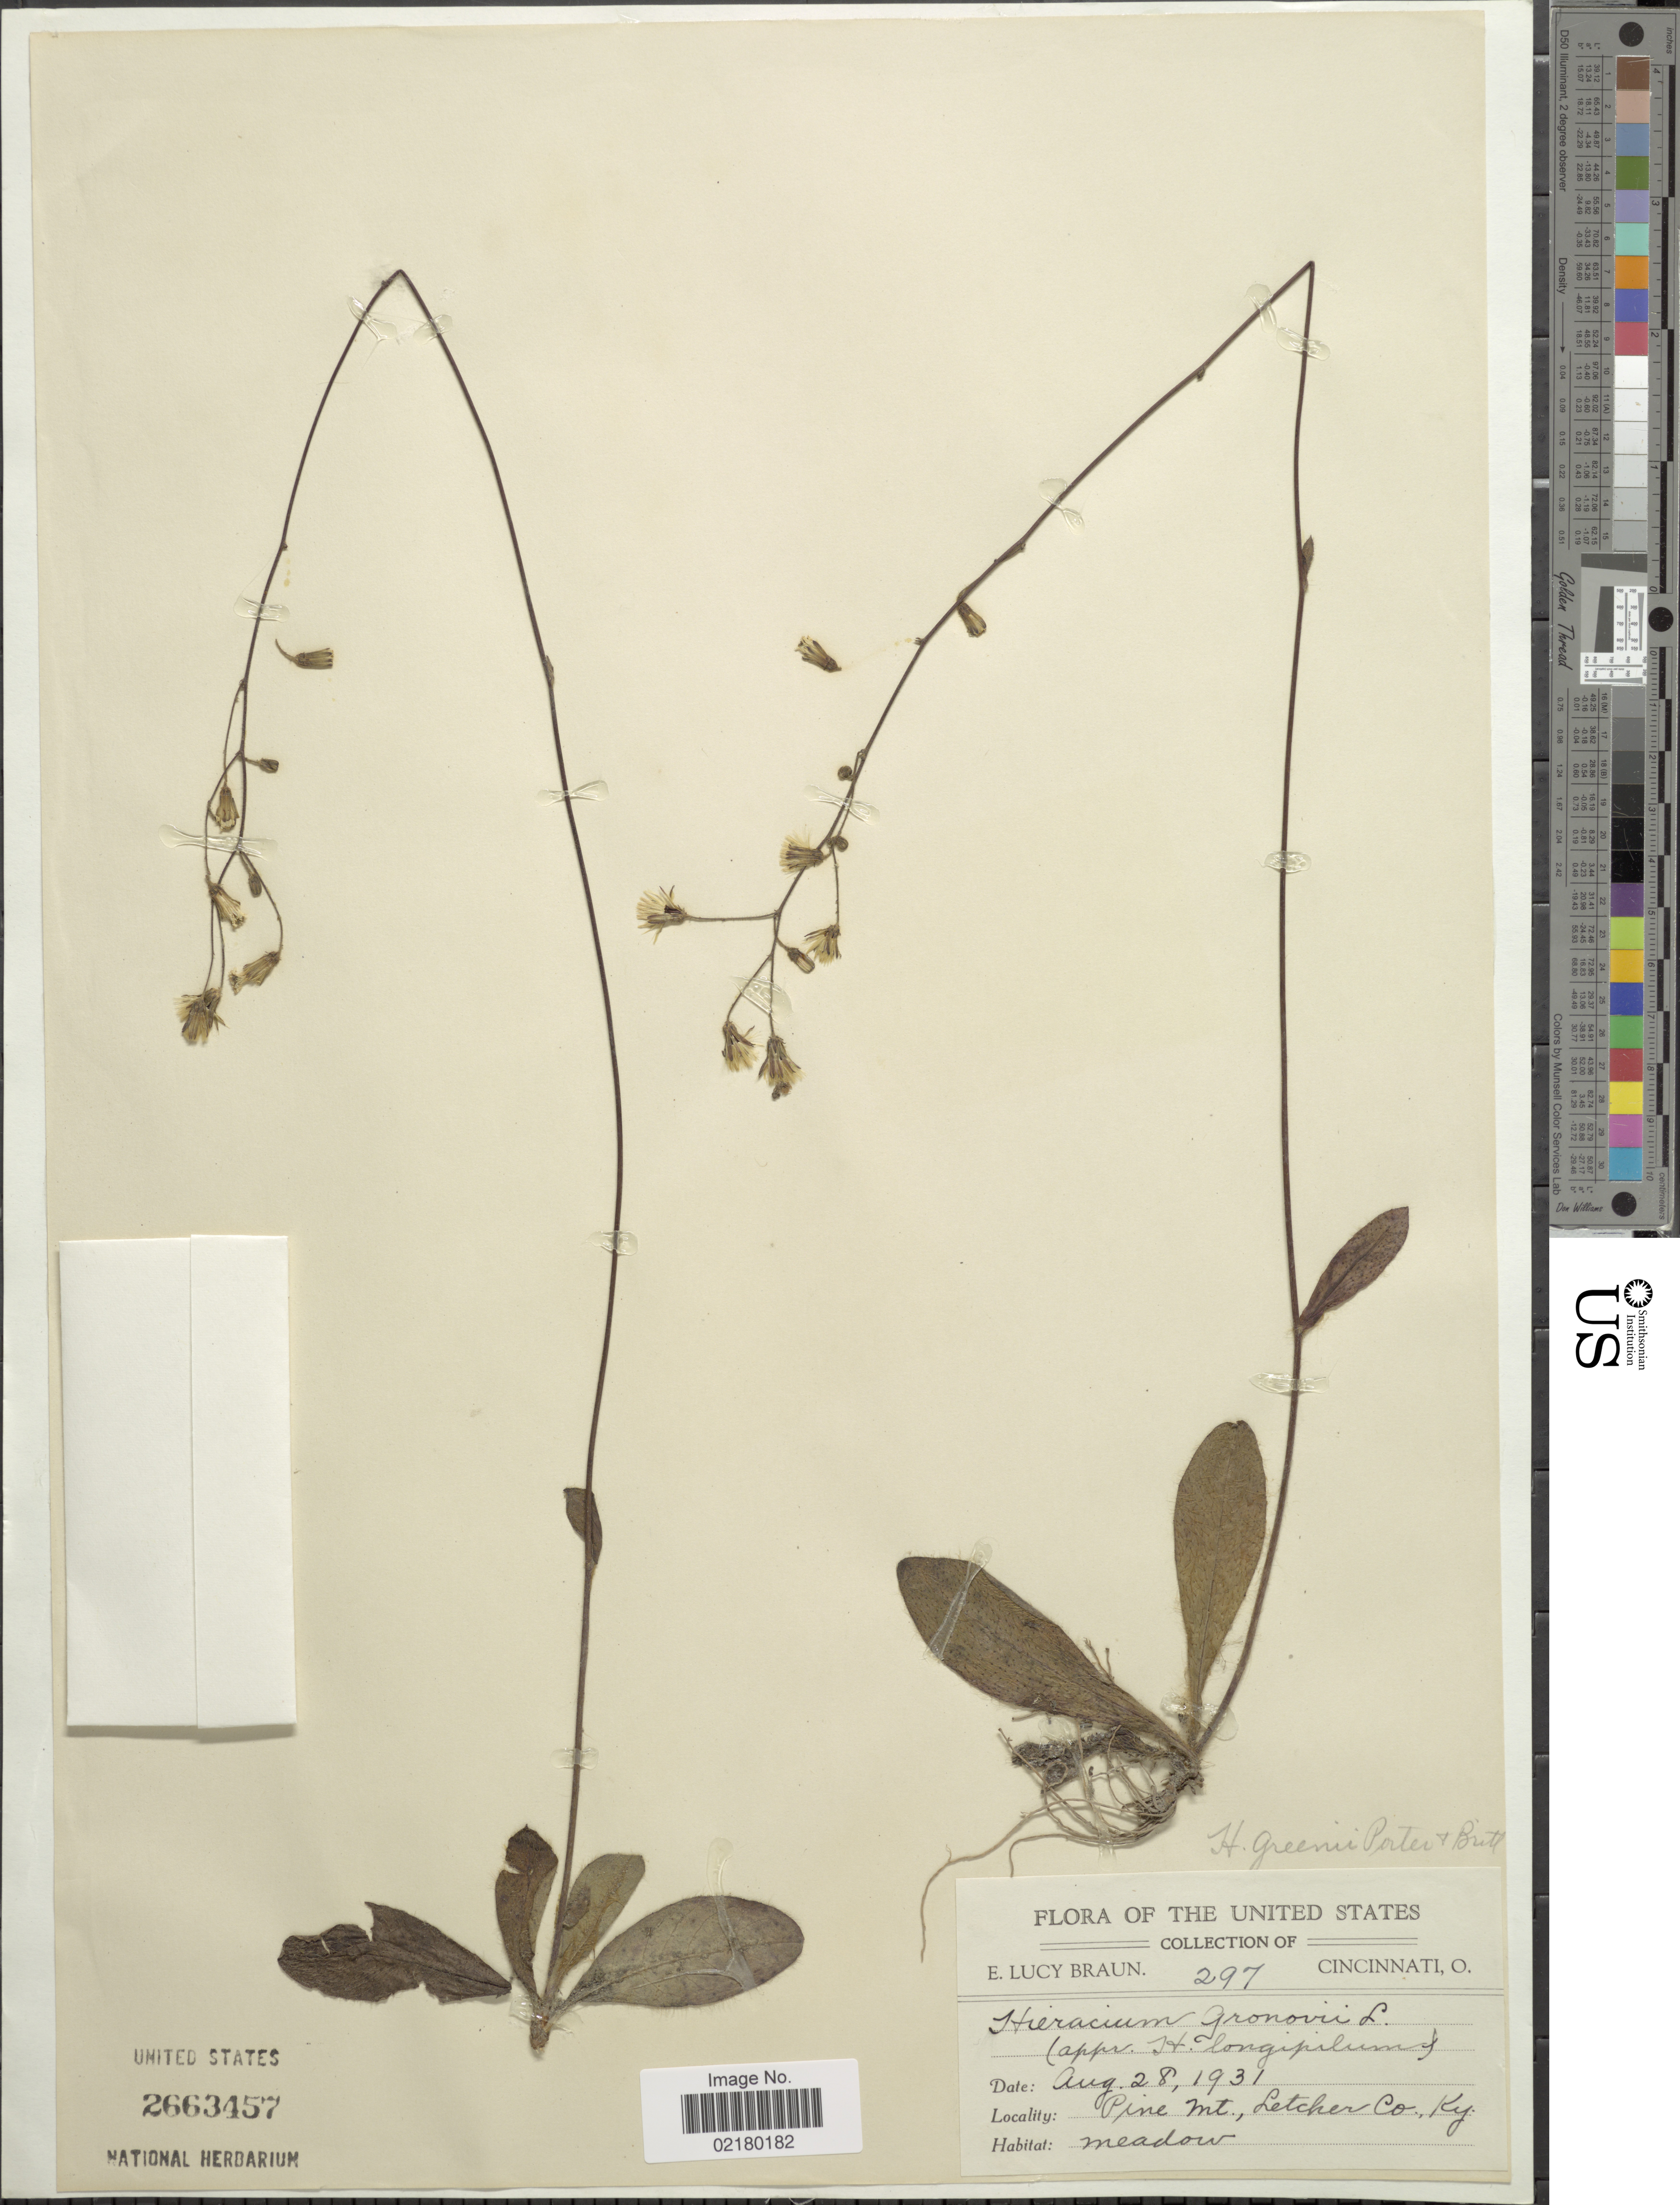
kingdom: Plantae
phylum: Tracheophyta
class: Magnoliopsida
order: Asterales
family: Asteraceae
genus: Hieracium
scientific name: Hieracium gronovii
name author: L.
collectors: E. L. Braun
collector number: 297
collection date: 1931-08-28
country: United States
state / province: Kentucky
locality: Pine Mt., Lethcer Co, meadow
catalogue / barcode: US 2663457